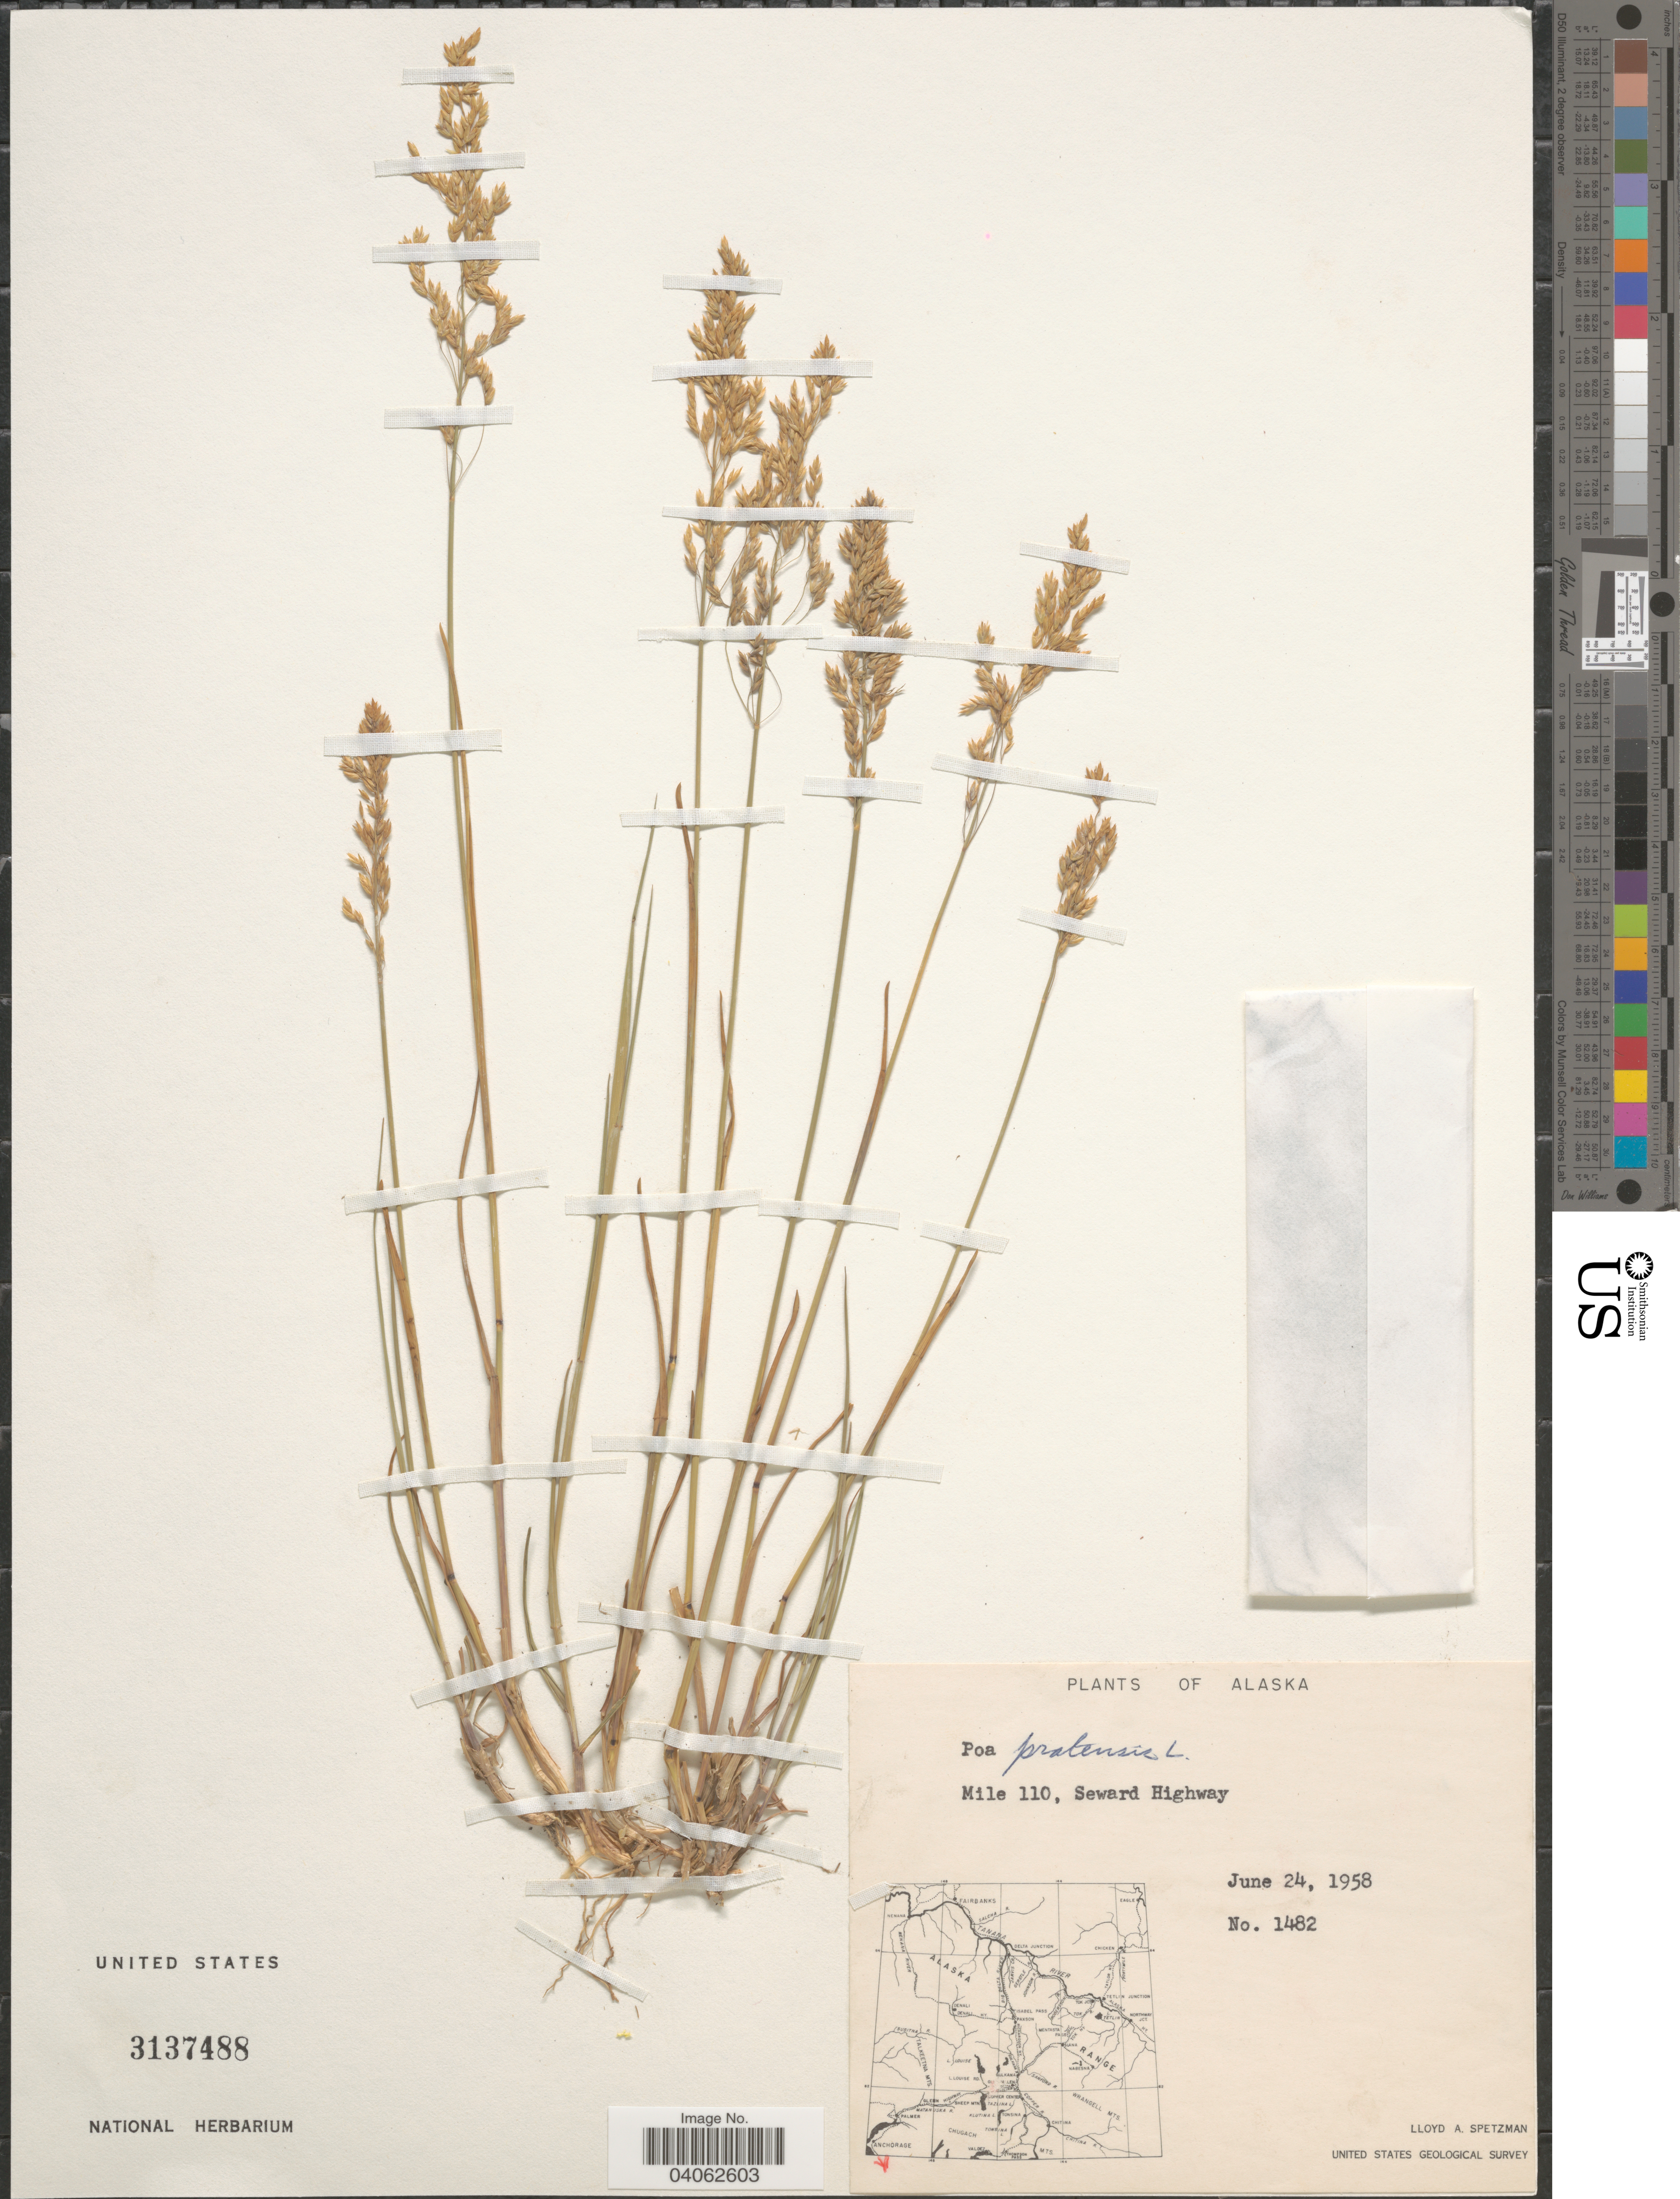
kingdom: Plantae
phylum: Tracheophyta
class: Liliopsida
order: Poales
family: Poaceae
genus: Poa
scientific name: Poa pratensis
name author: L.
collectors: L. Spetzman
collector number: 1482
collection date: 1958-06-24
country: United States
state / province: Alaska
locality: Mile 110, Seward Highway.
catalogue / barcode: US 3137488